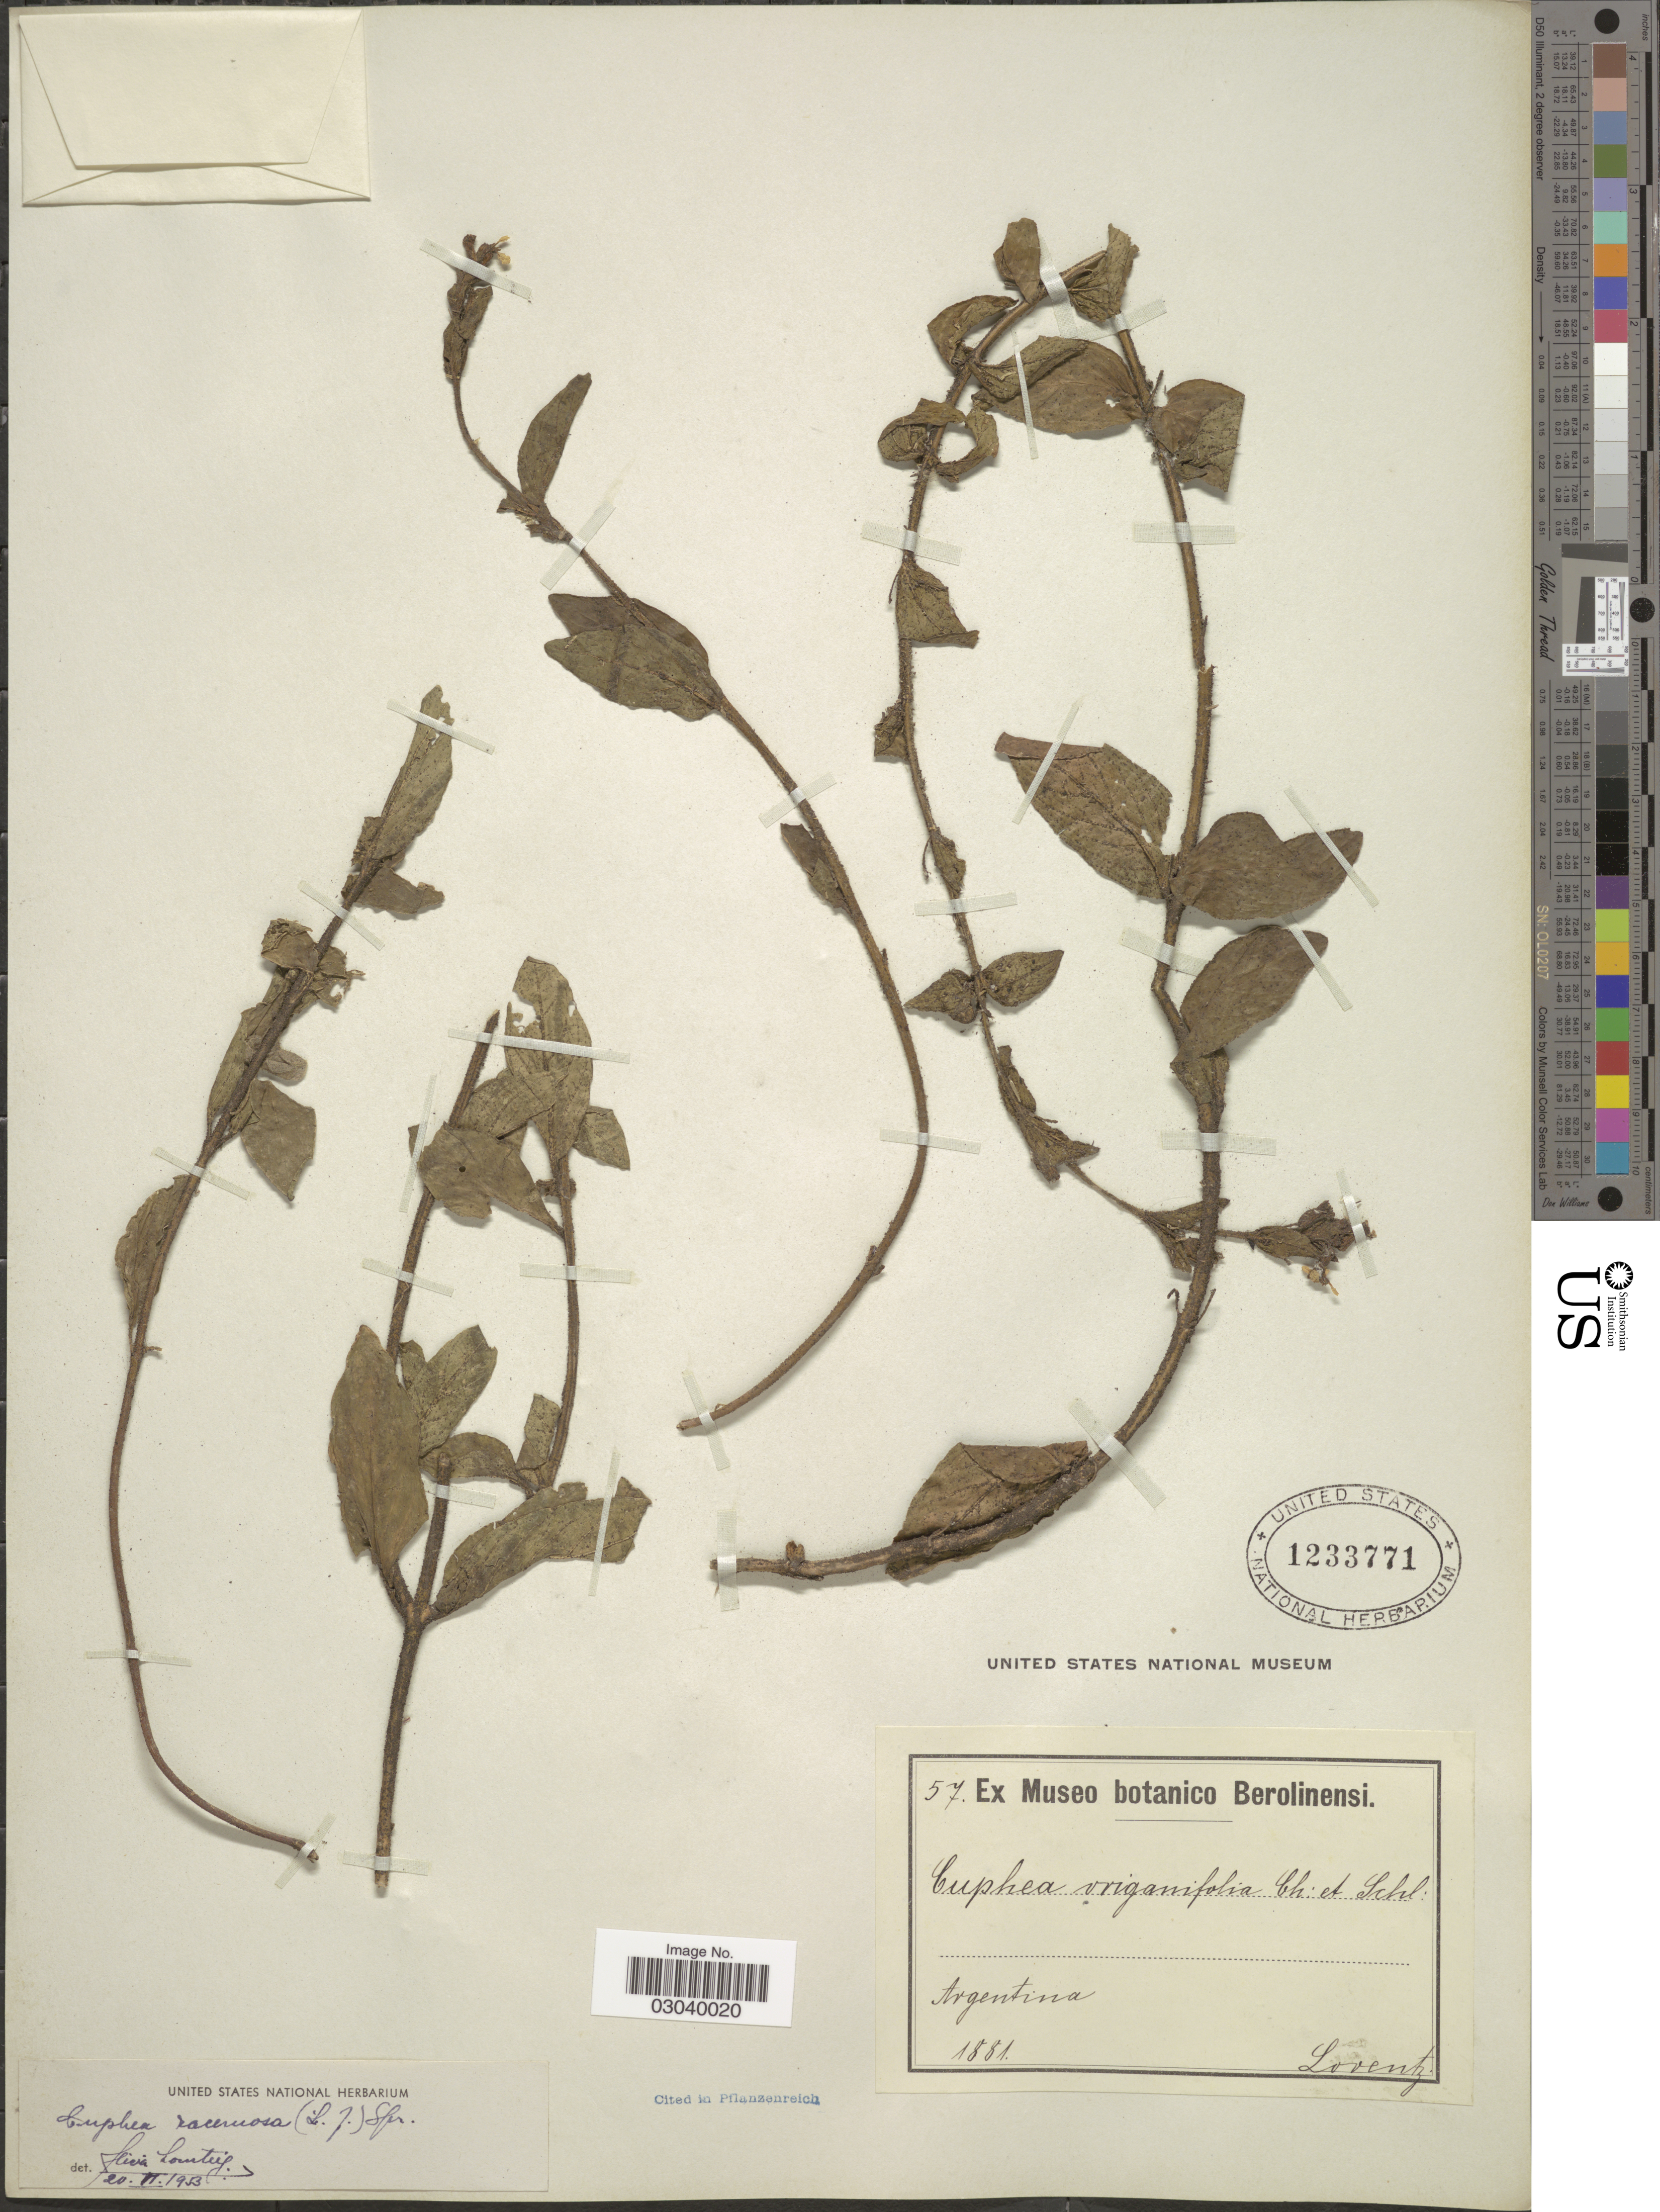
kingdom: Plantae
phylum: Tracheophyta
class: Magnoliopsida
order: Myrtales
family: Lythraceae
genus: Cuphea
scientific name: Cuphea racemosa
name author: (L. f.) Spreng.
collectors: -. Lorentz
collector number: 57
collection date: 1881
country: Argentina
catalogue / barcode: US 1233771